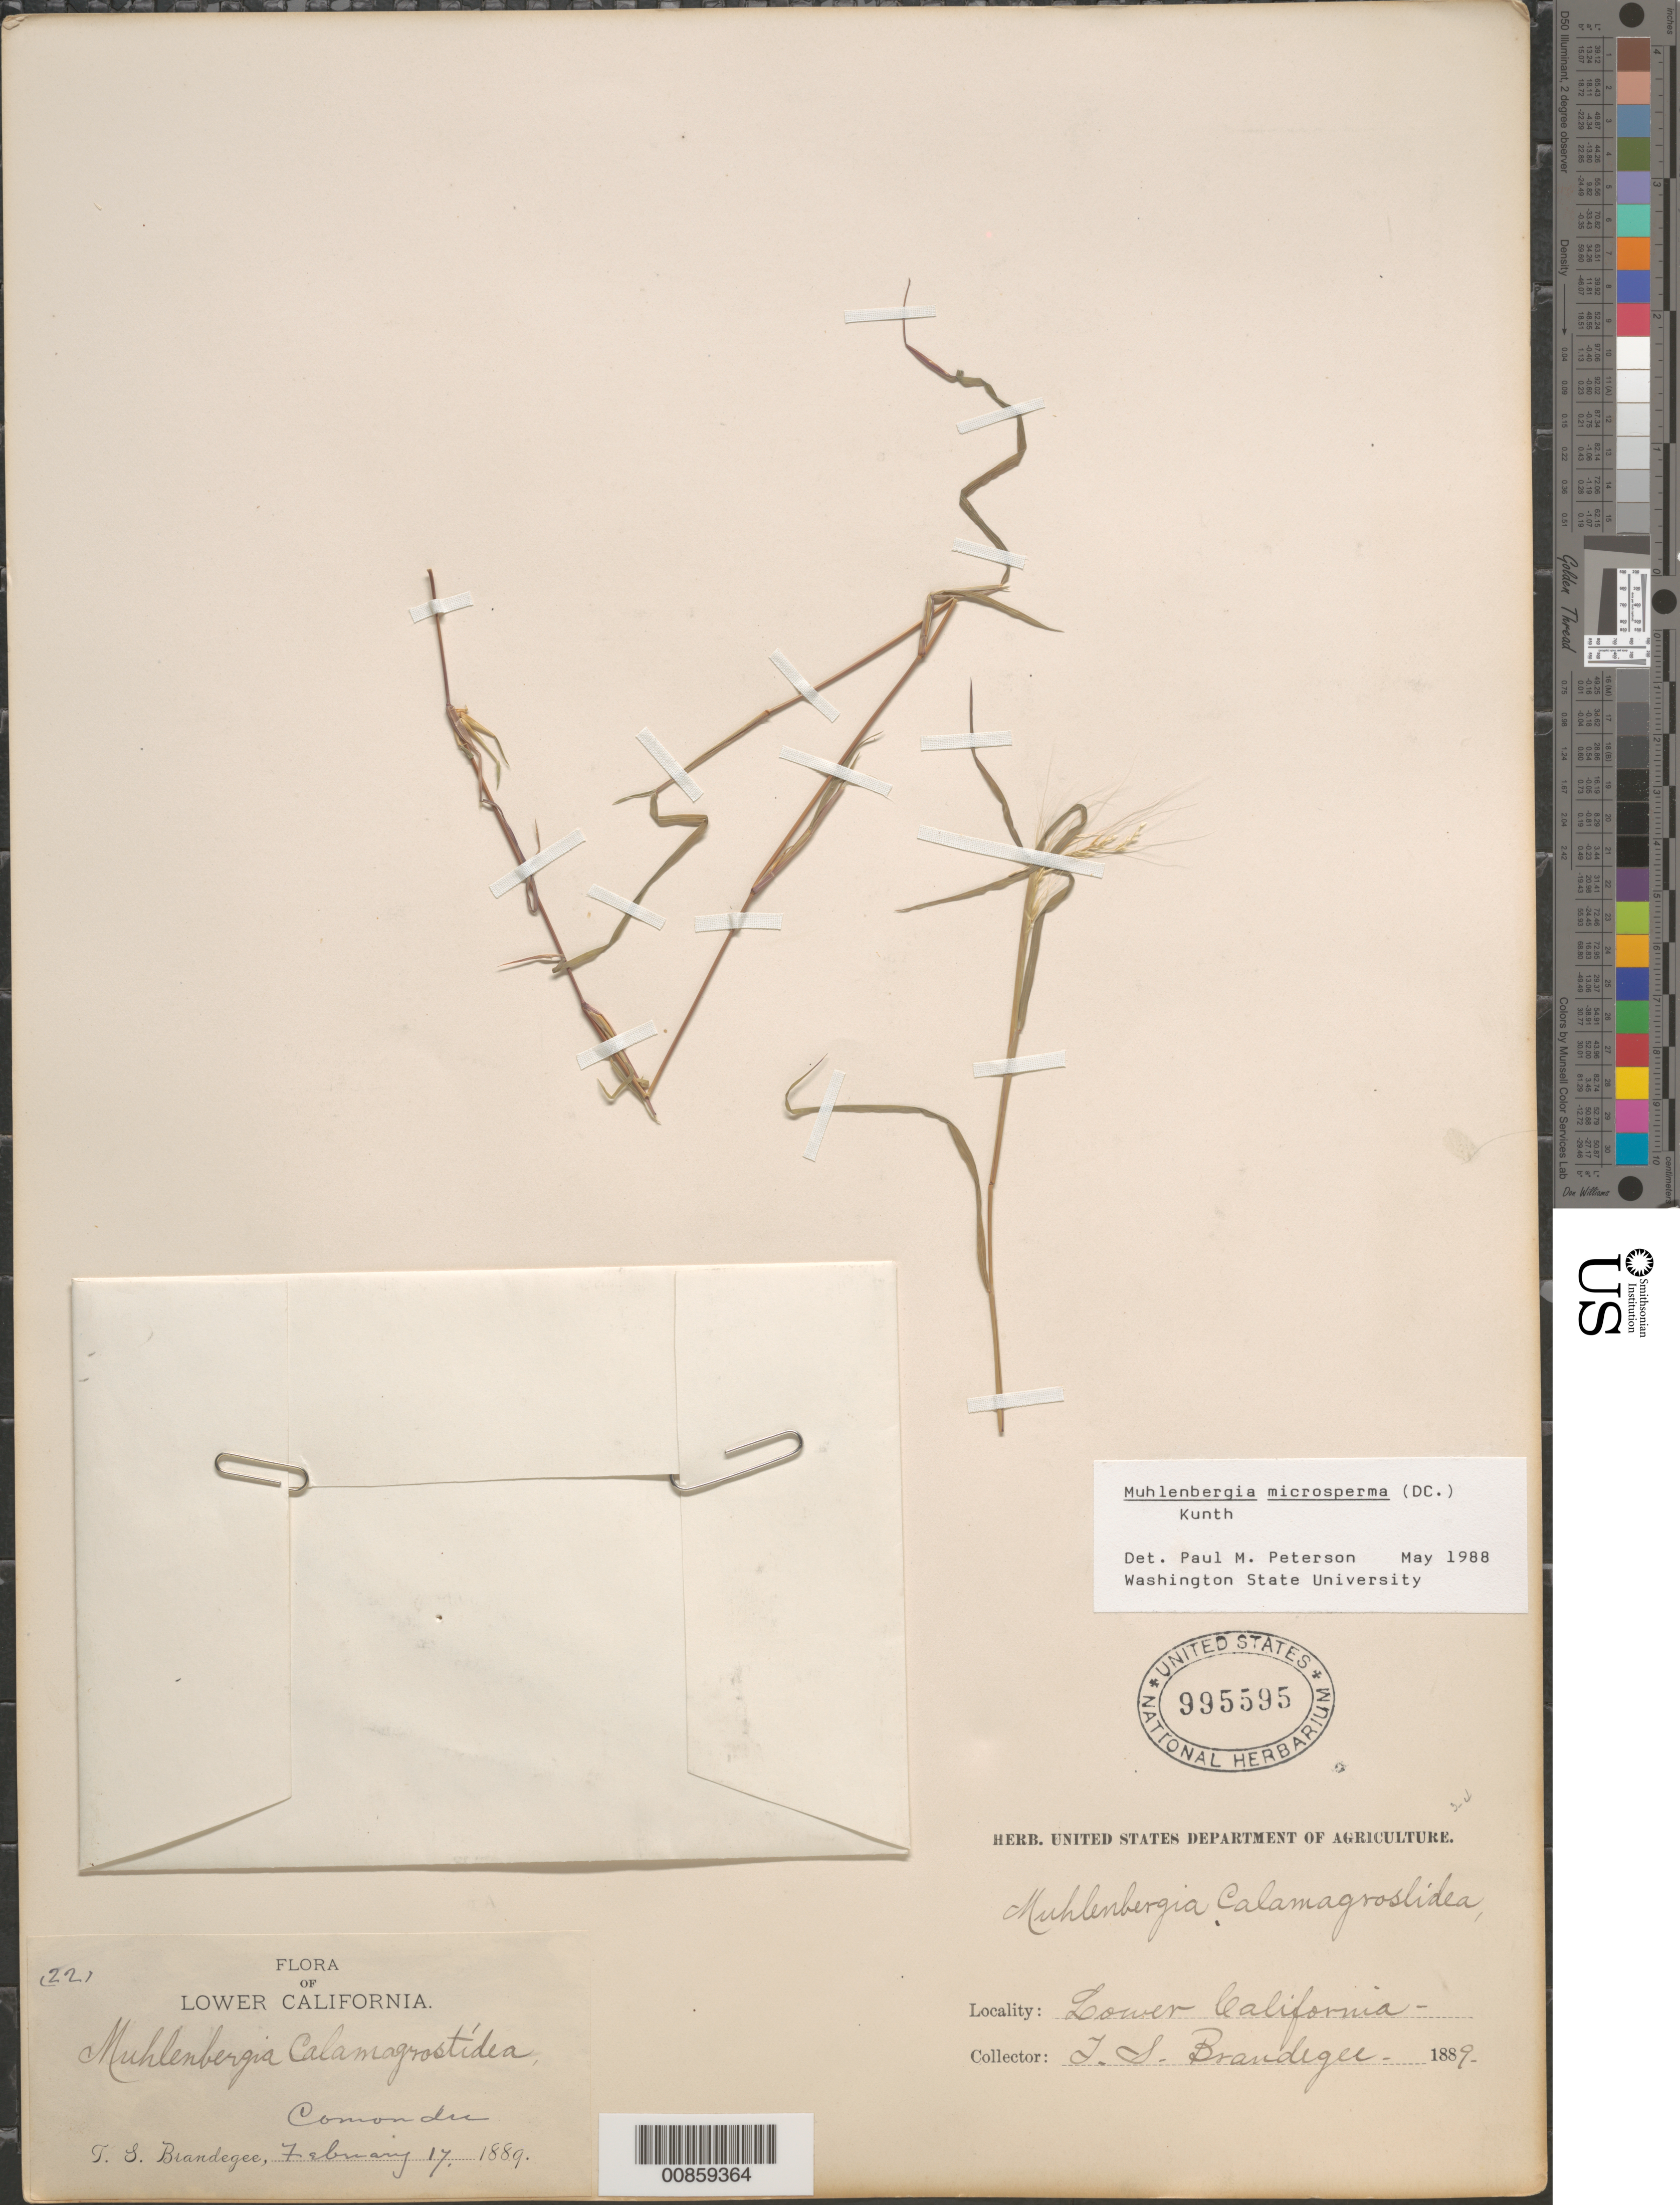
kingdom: Plantae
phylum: Tracheophyta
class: Liliopsida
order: Poales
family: Poaceae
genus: Muhlenbergia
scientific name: Muhlenbergia microsperma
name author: (DC.) Kunth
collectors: T. S. Brandegee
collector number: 221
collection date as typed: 17 Feb 1889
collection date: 1889-02-17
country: Mexico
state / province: Baja California Norte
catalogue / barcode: US 995595